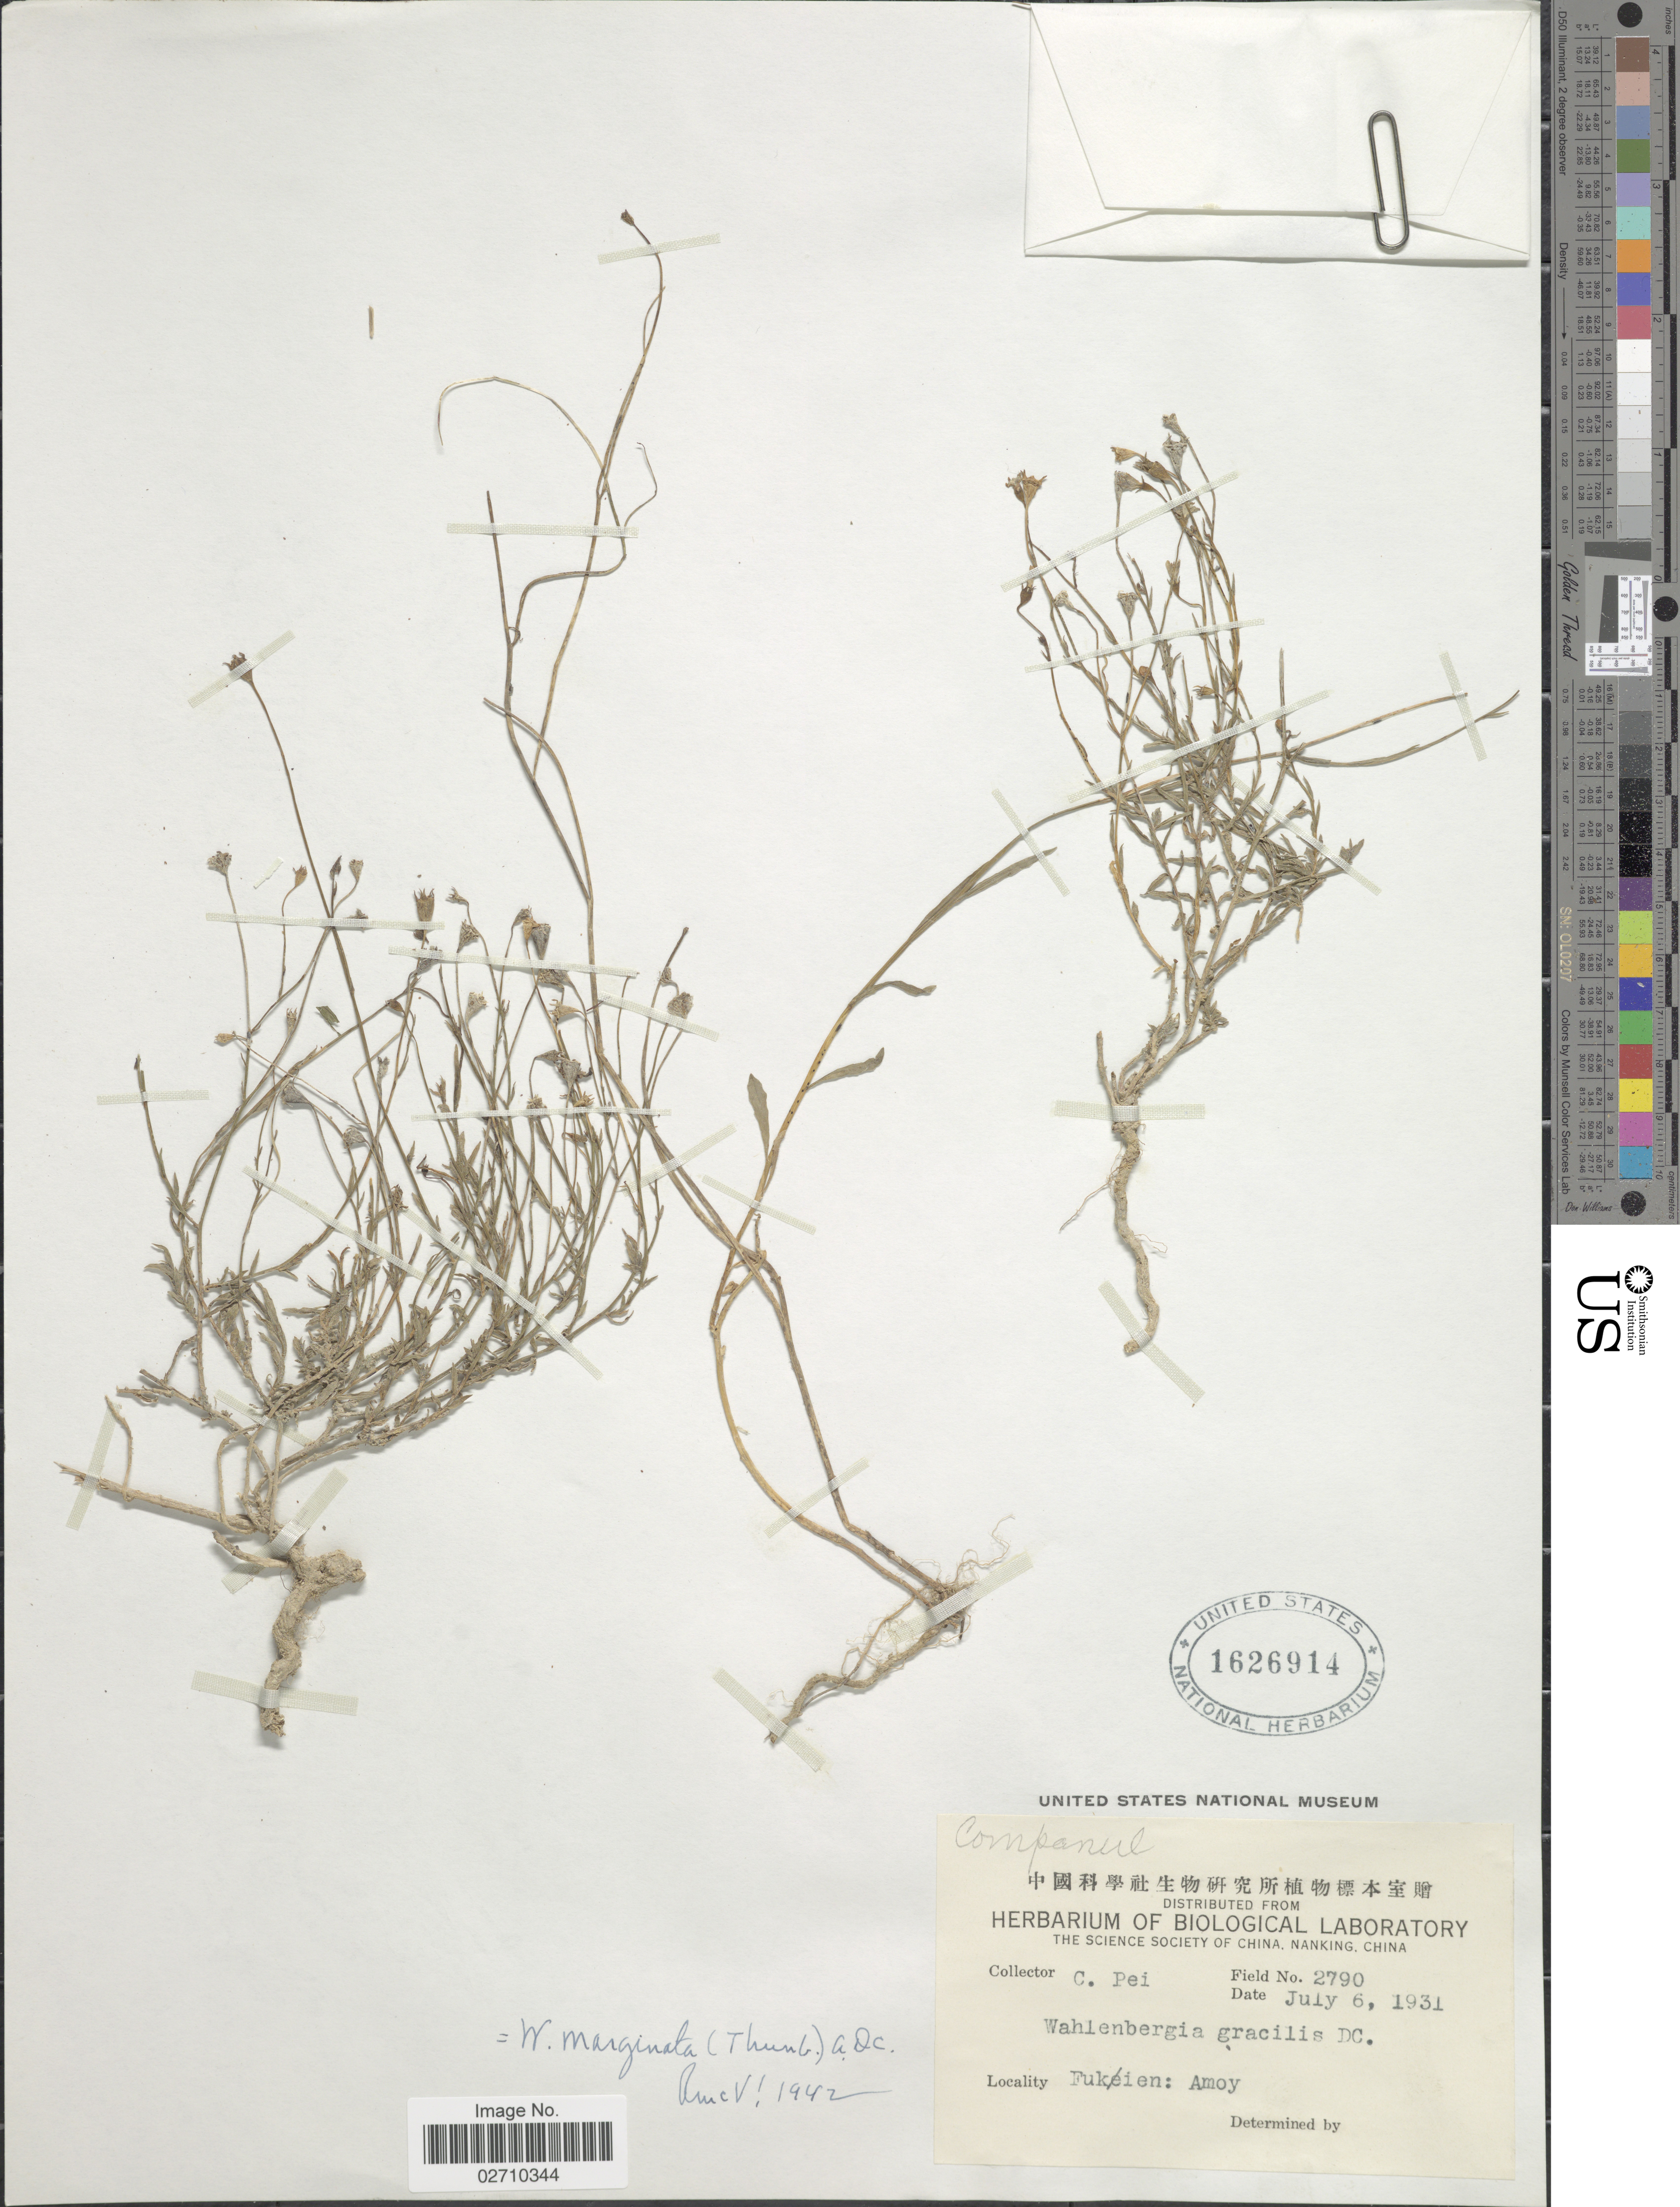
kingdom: Plantae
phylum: Tracheophyta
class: Magnoliopsida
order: Asterales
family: Campanulaceae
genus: Wahlenbergia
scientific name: Wahlenbergia marginata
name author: (Thunb.) A. DC.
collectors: C. P'ei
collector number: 2790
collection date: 1931-07-06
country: China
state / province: Fujian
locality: Fukien: Amoy.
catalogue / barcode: US 1626914